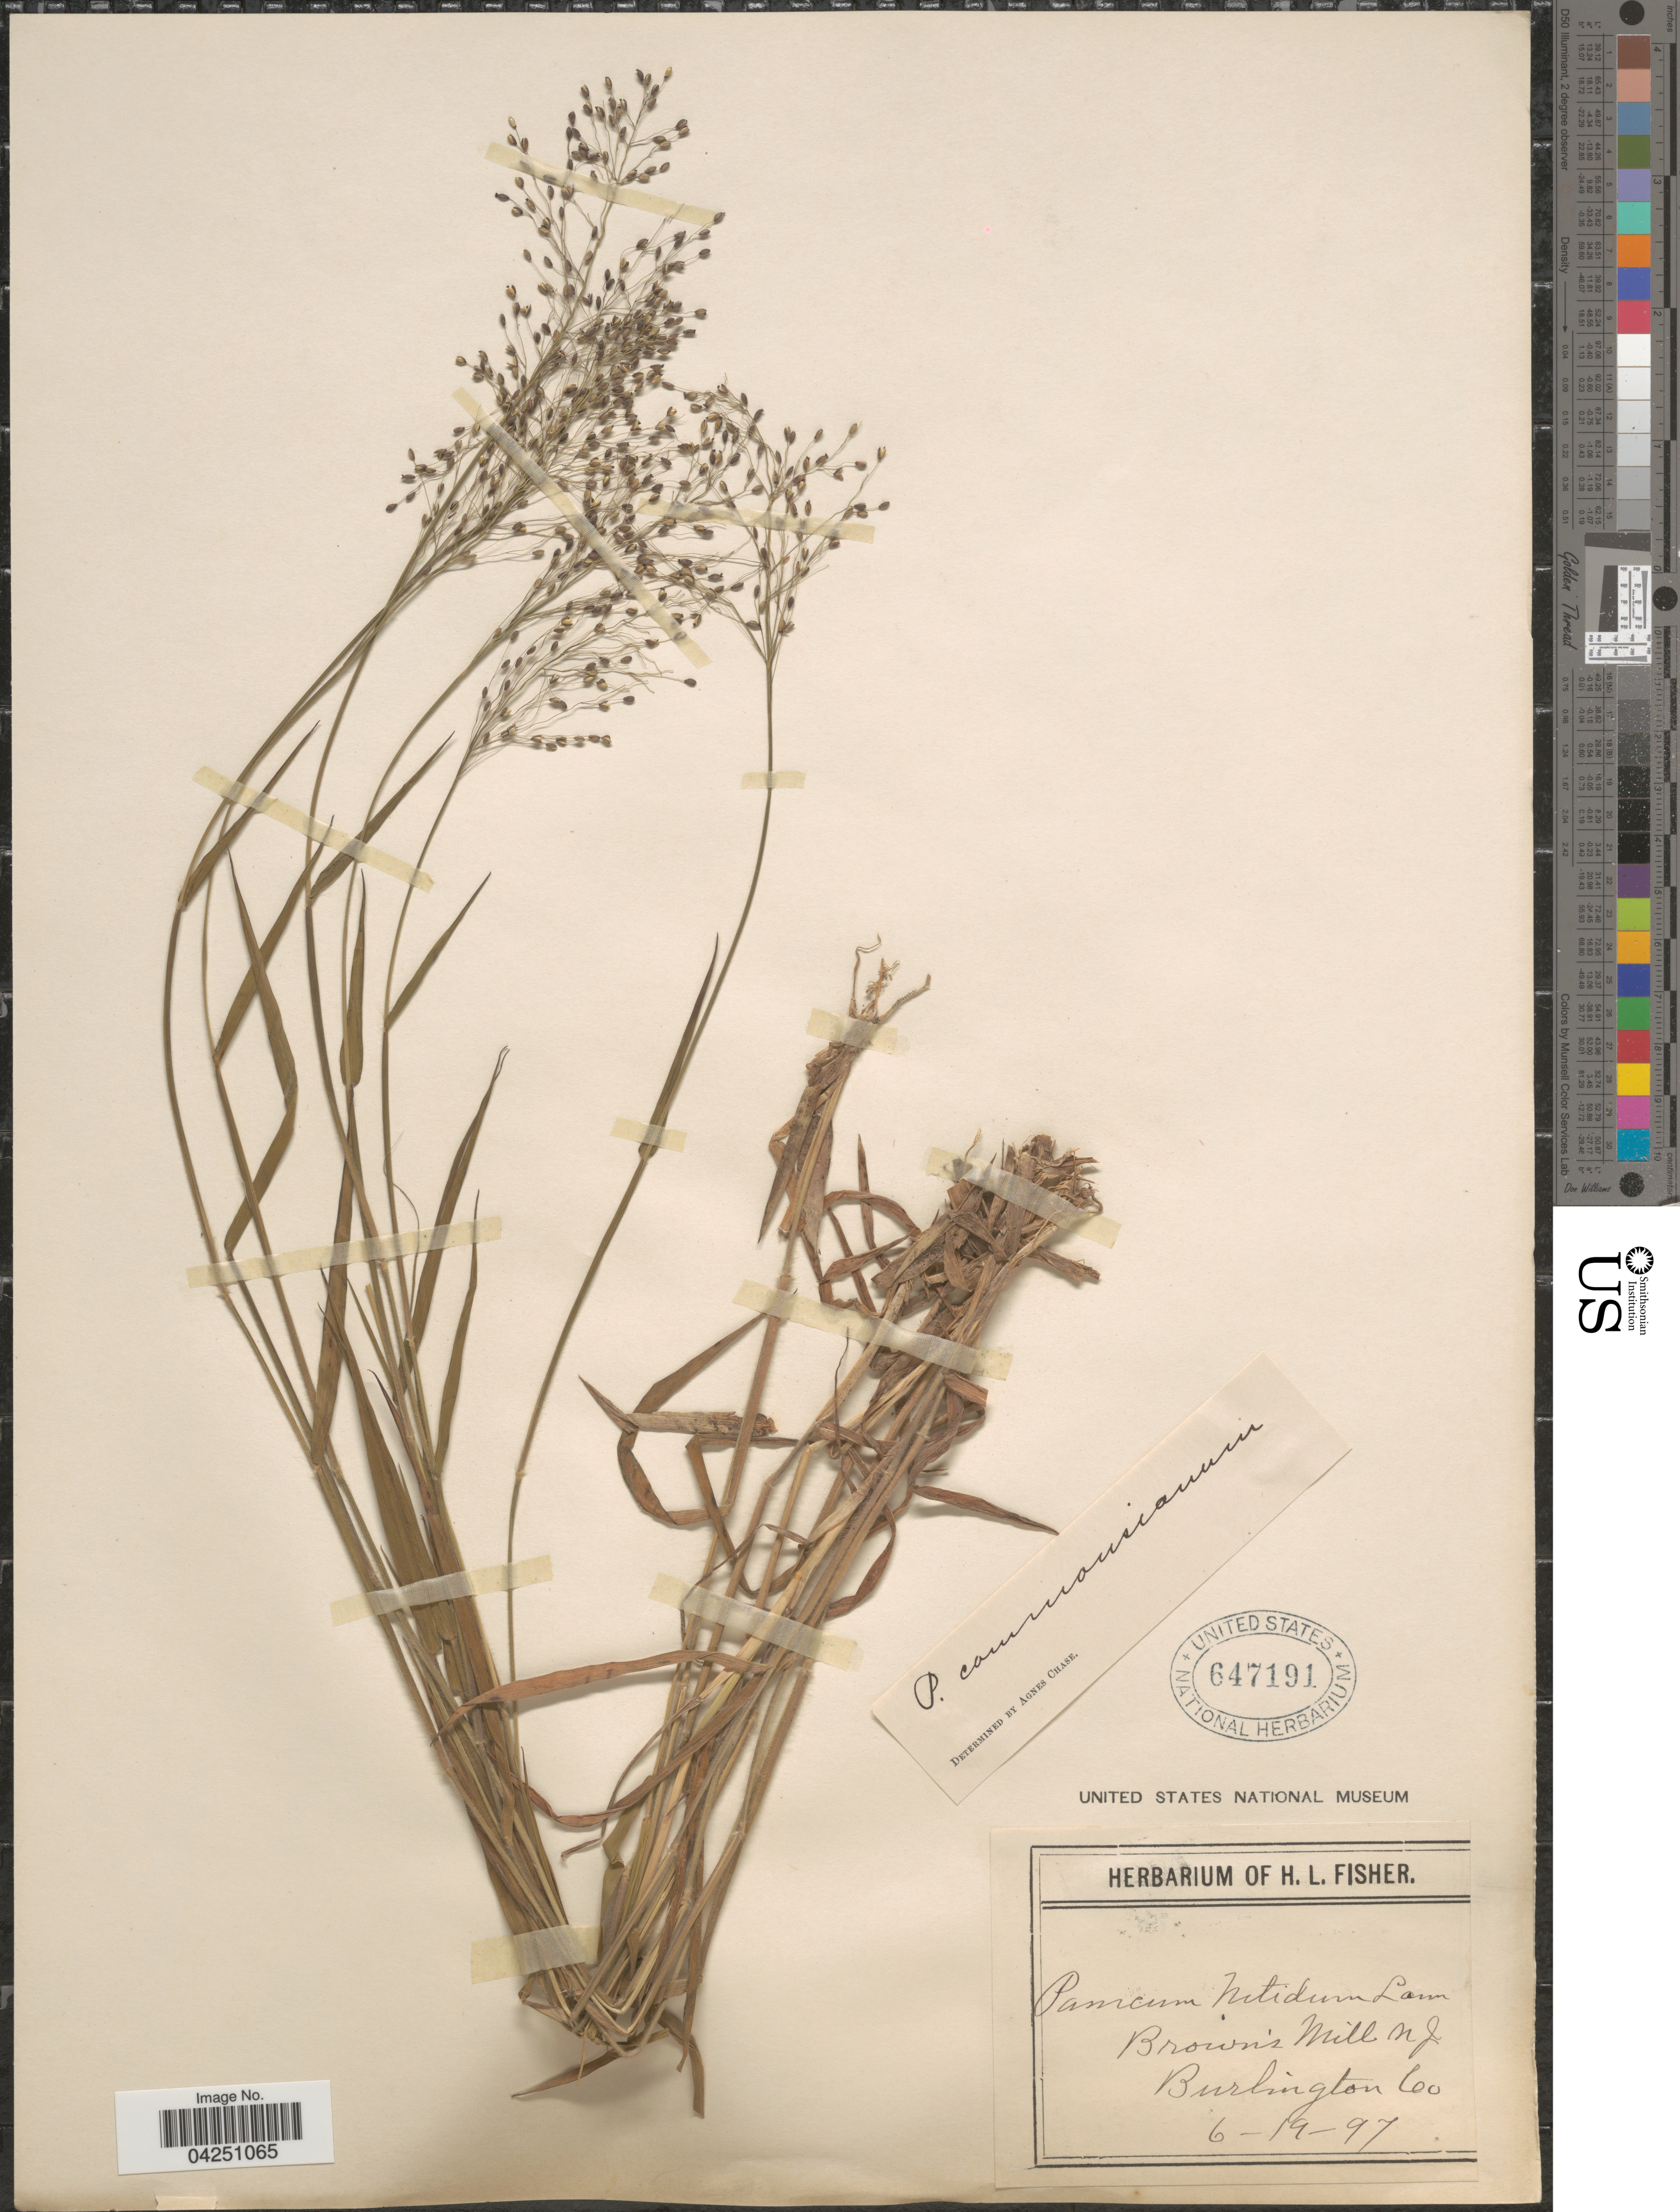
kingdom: Plantae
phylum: Tracheophyta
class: Liliopsida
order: Poales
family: Poaceae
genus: Dichanthelium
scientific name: Dichanthelium acuminatum var. acuminatum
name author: (Sw.) Gould & C.A. Clark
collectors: ex herb. of H. L. Fisher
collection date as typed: Transcribed d/m/y: 19/6/97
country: United States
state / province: New Jersey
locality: Brown's Mill. Burlington Co.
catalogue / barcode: US 647191